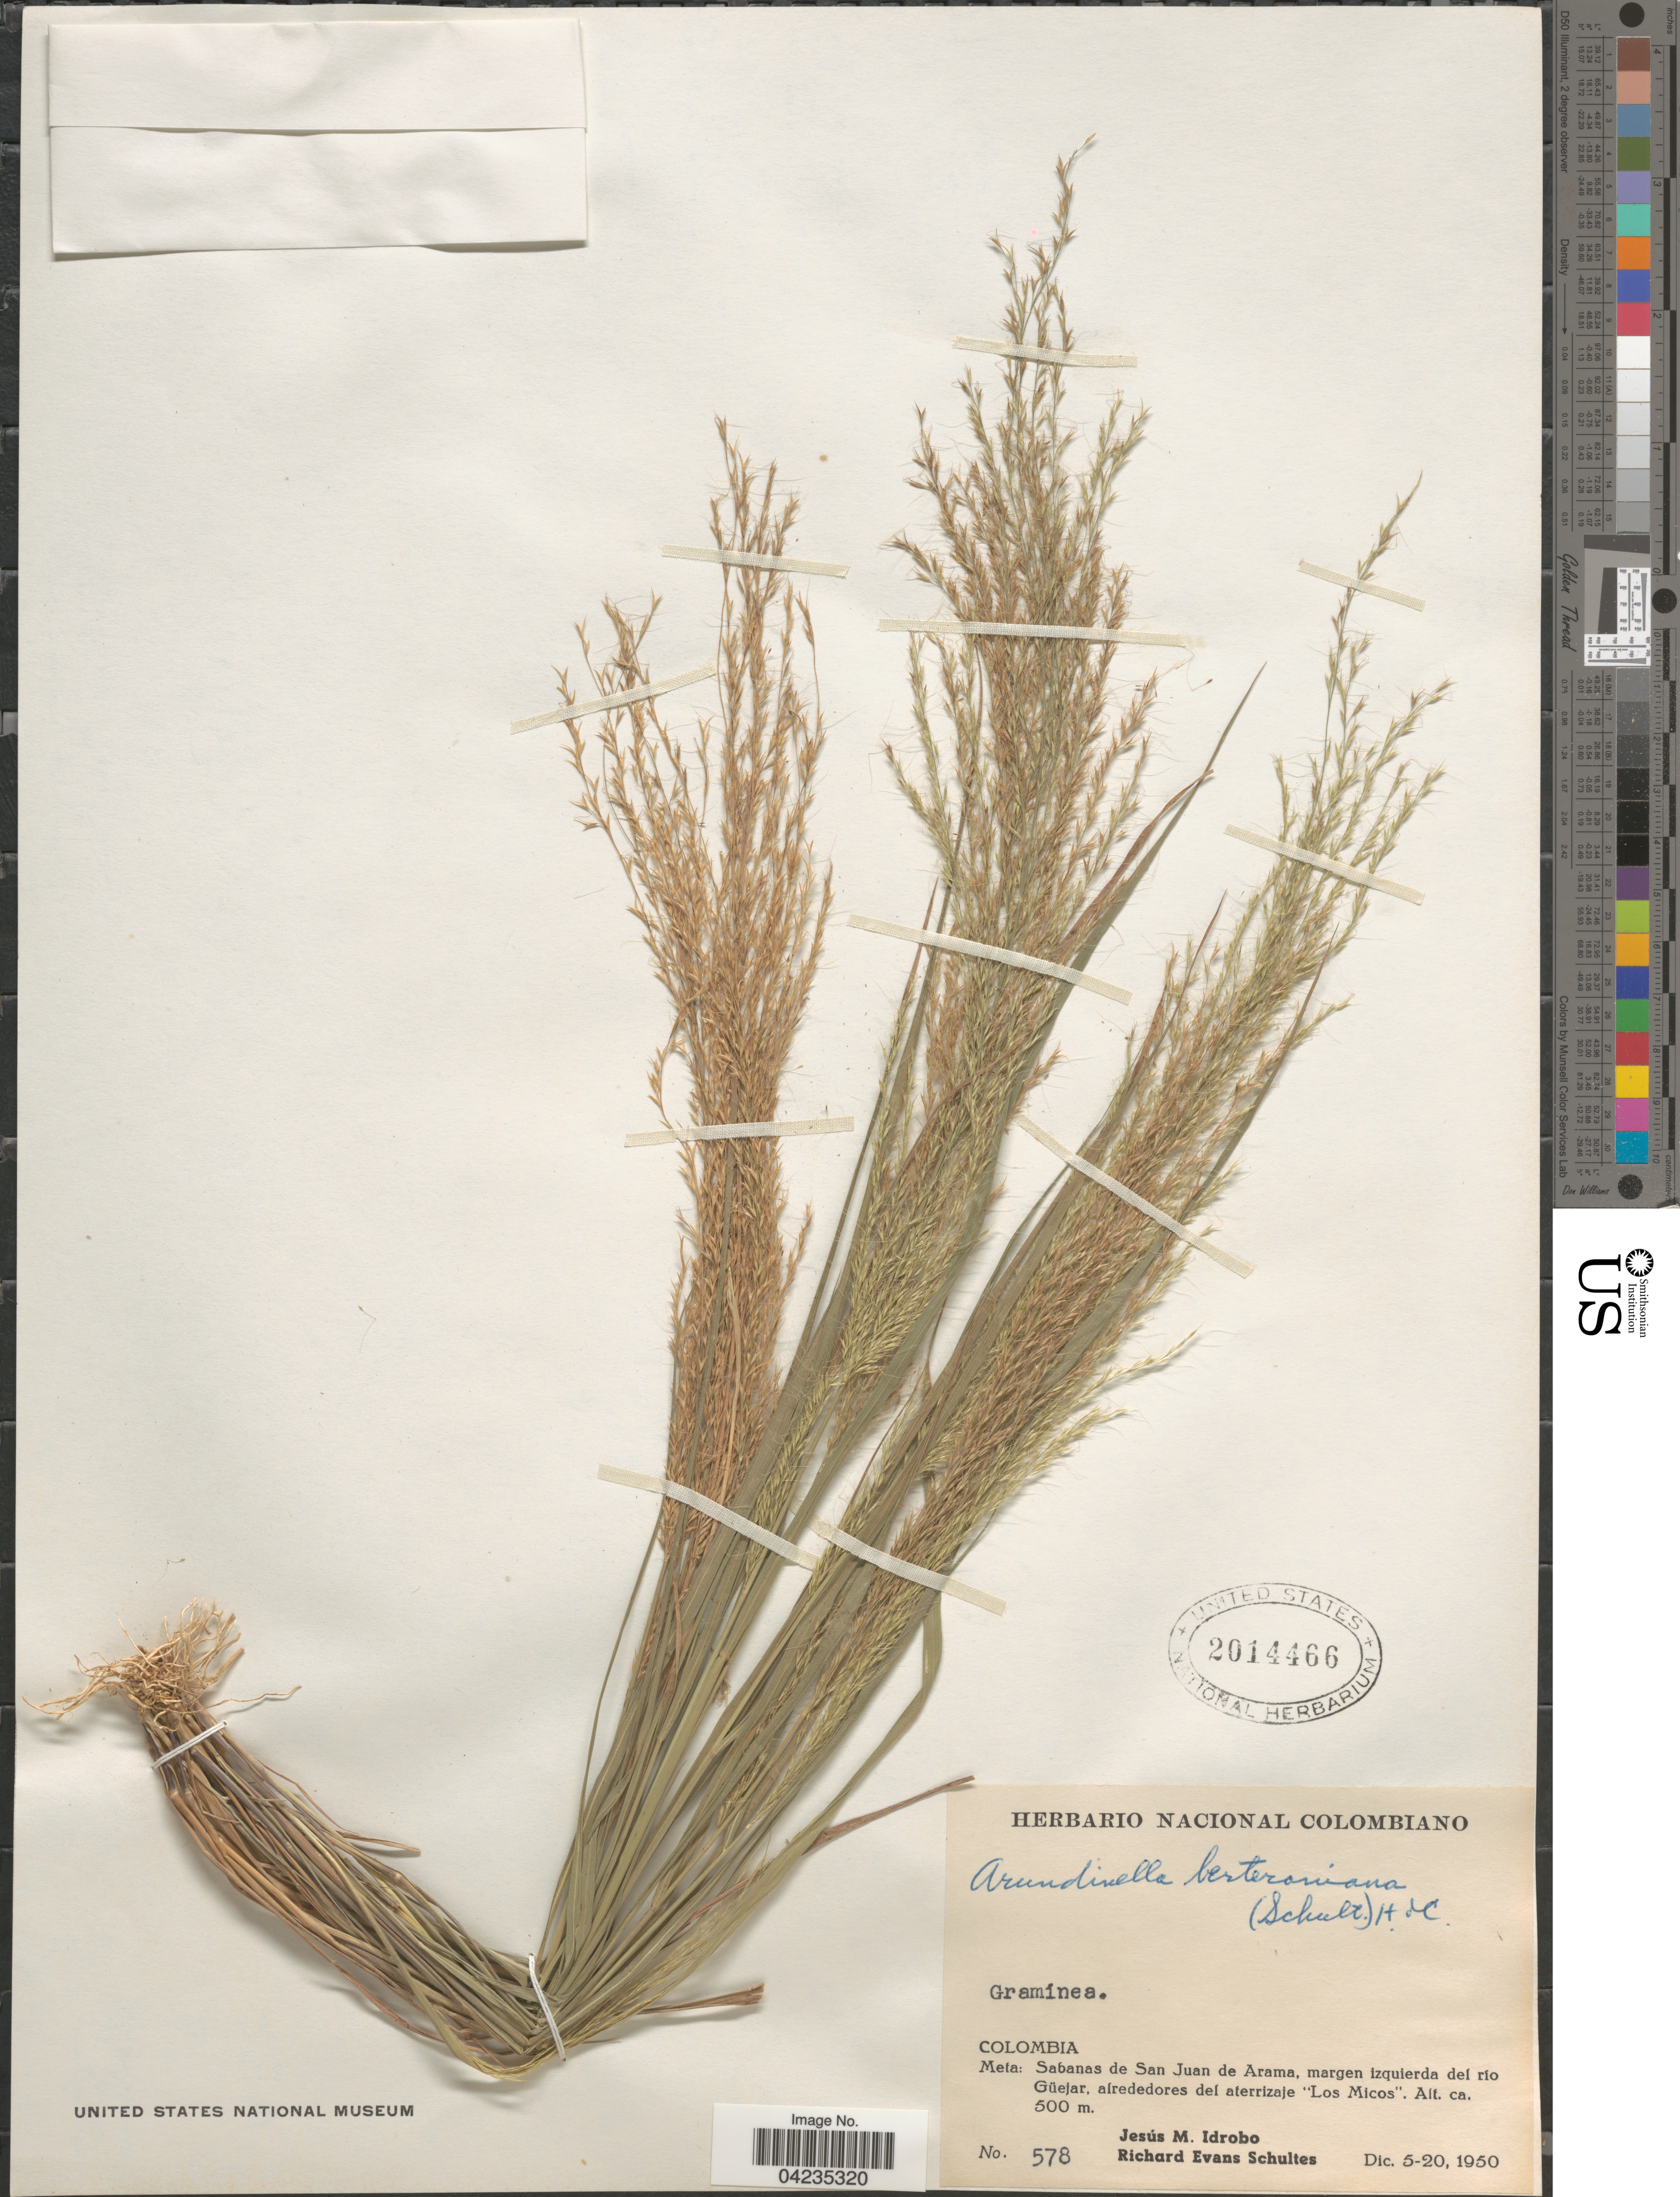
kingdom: Plantae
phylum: Tracheophyta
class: Liliopsida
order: Poales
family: Poaceae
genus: Arundinella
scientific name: Arundinella berteroniana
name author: (Schult.) Hitchc. & Chase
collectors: J. M. Idrobo & R. E. Schultes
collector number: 578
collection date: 1950-12-05/1950-12-20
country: Colombia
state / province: Meta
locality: Sabanes de San Juan de Arama, margen izquierda del río Güejar, alrededores del aterrizaje "Los Micos".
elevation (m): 500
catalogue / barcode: US 2014466